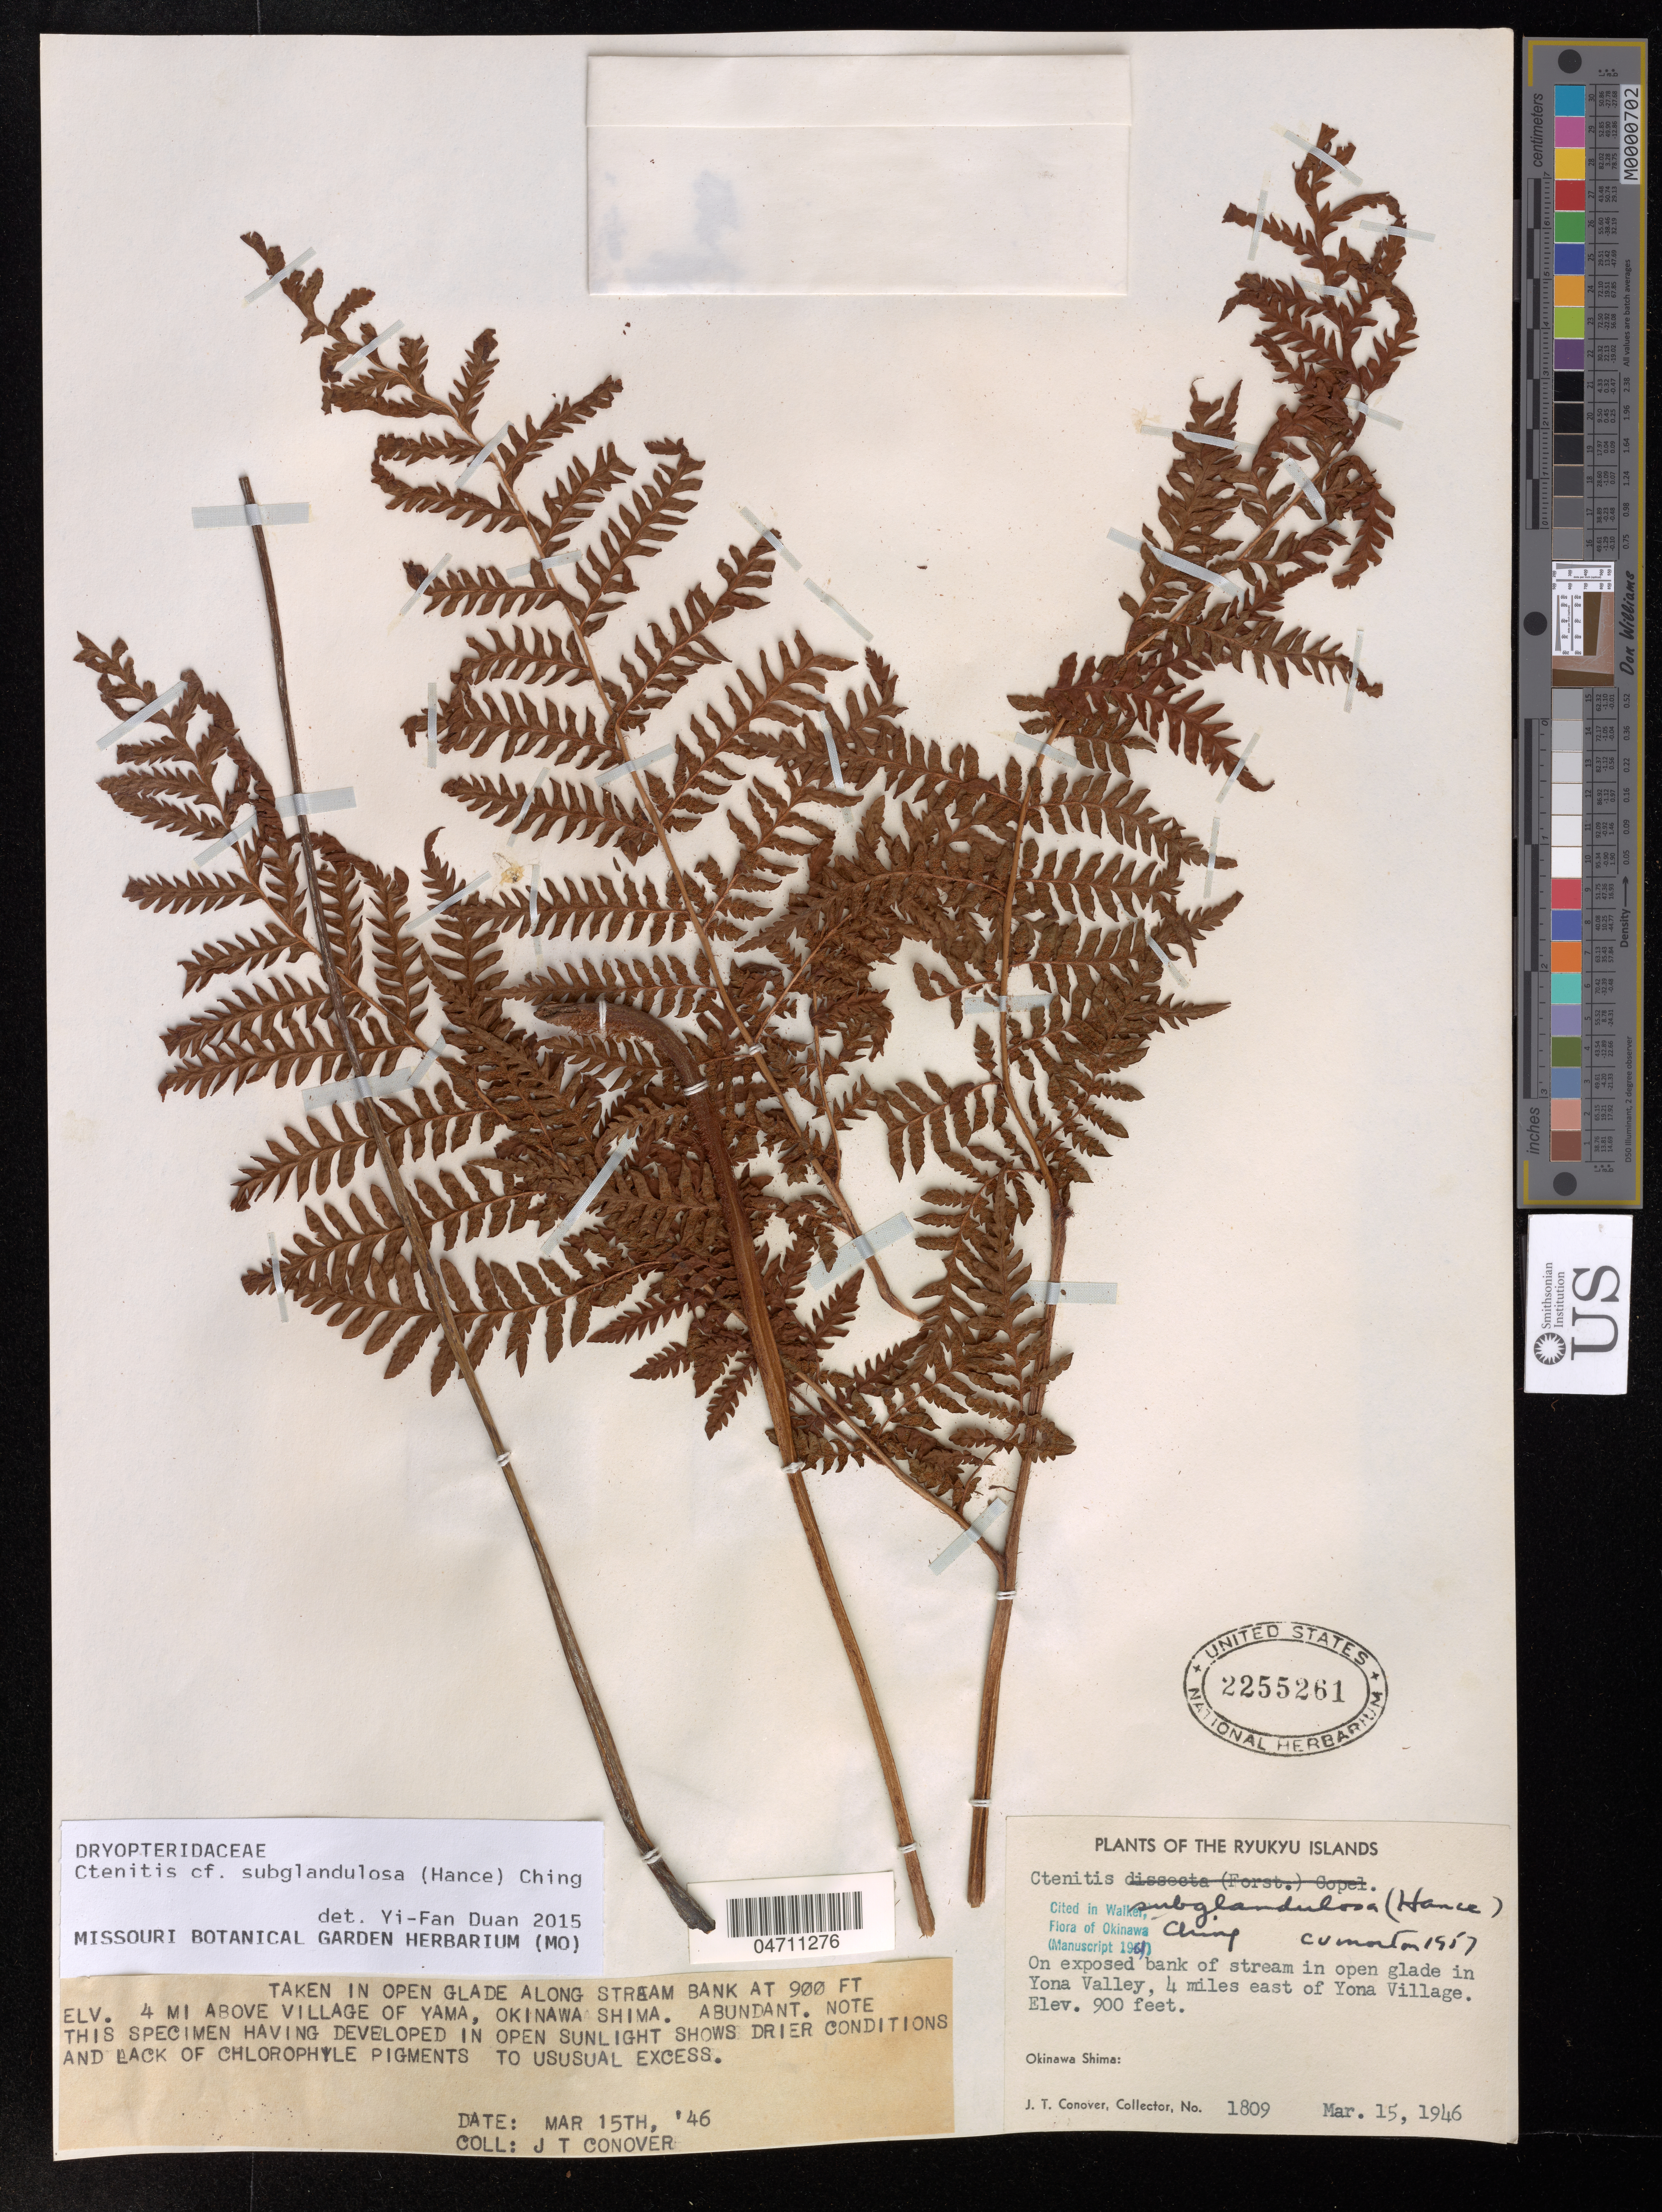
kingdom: Plantae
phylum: Tracheophyta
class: Polypodiopsida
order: Polypodiales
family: Dryopteridaceae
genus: Ctenitis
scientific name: Ctenitis subglandulosa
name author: (Hance) Ching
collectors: J. T. Conover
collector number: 1809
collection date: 1946-03-15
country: Japan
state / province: Okinawa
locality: The Ryukyu Islands. In Yona Valley, 4 miles east of Yona Village. Okinawa Shima.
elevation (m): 274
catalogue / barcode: US 2255261